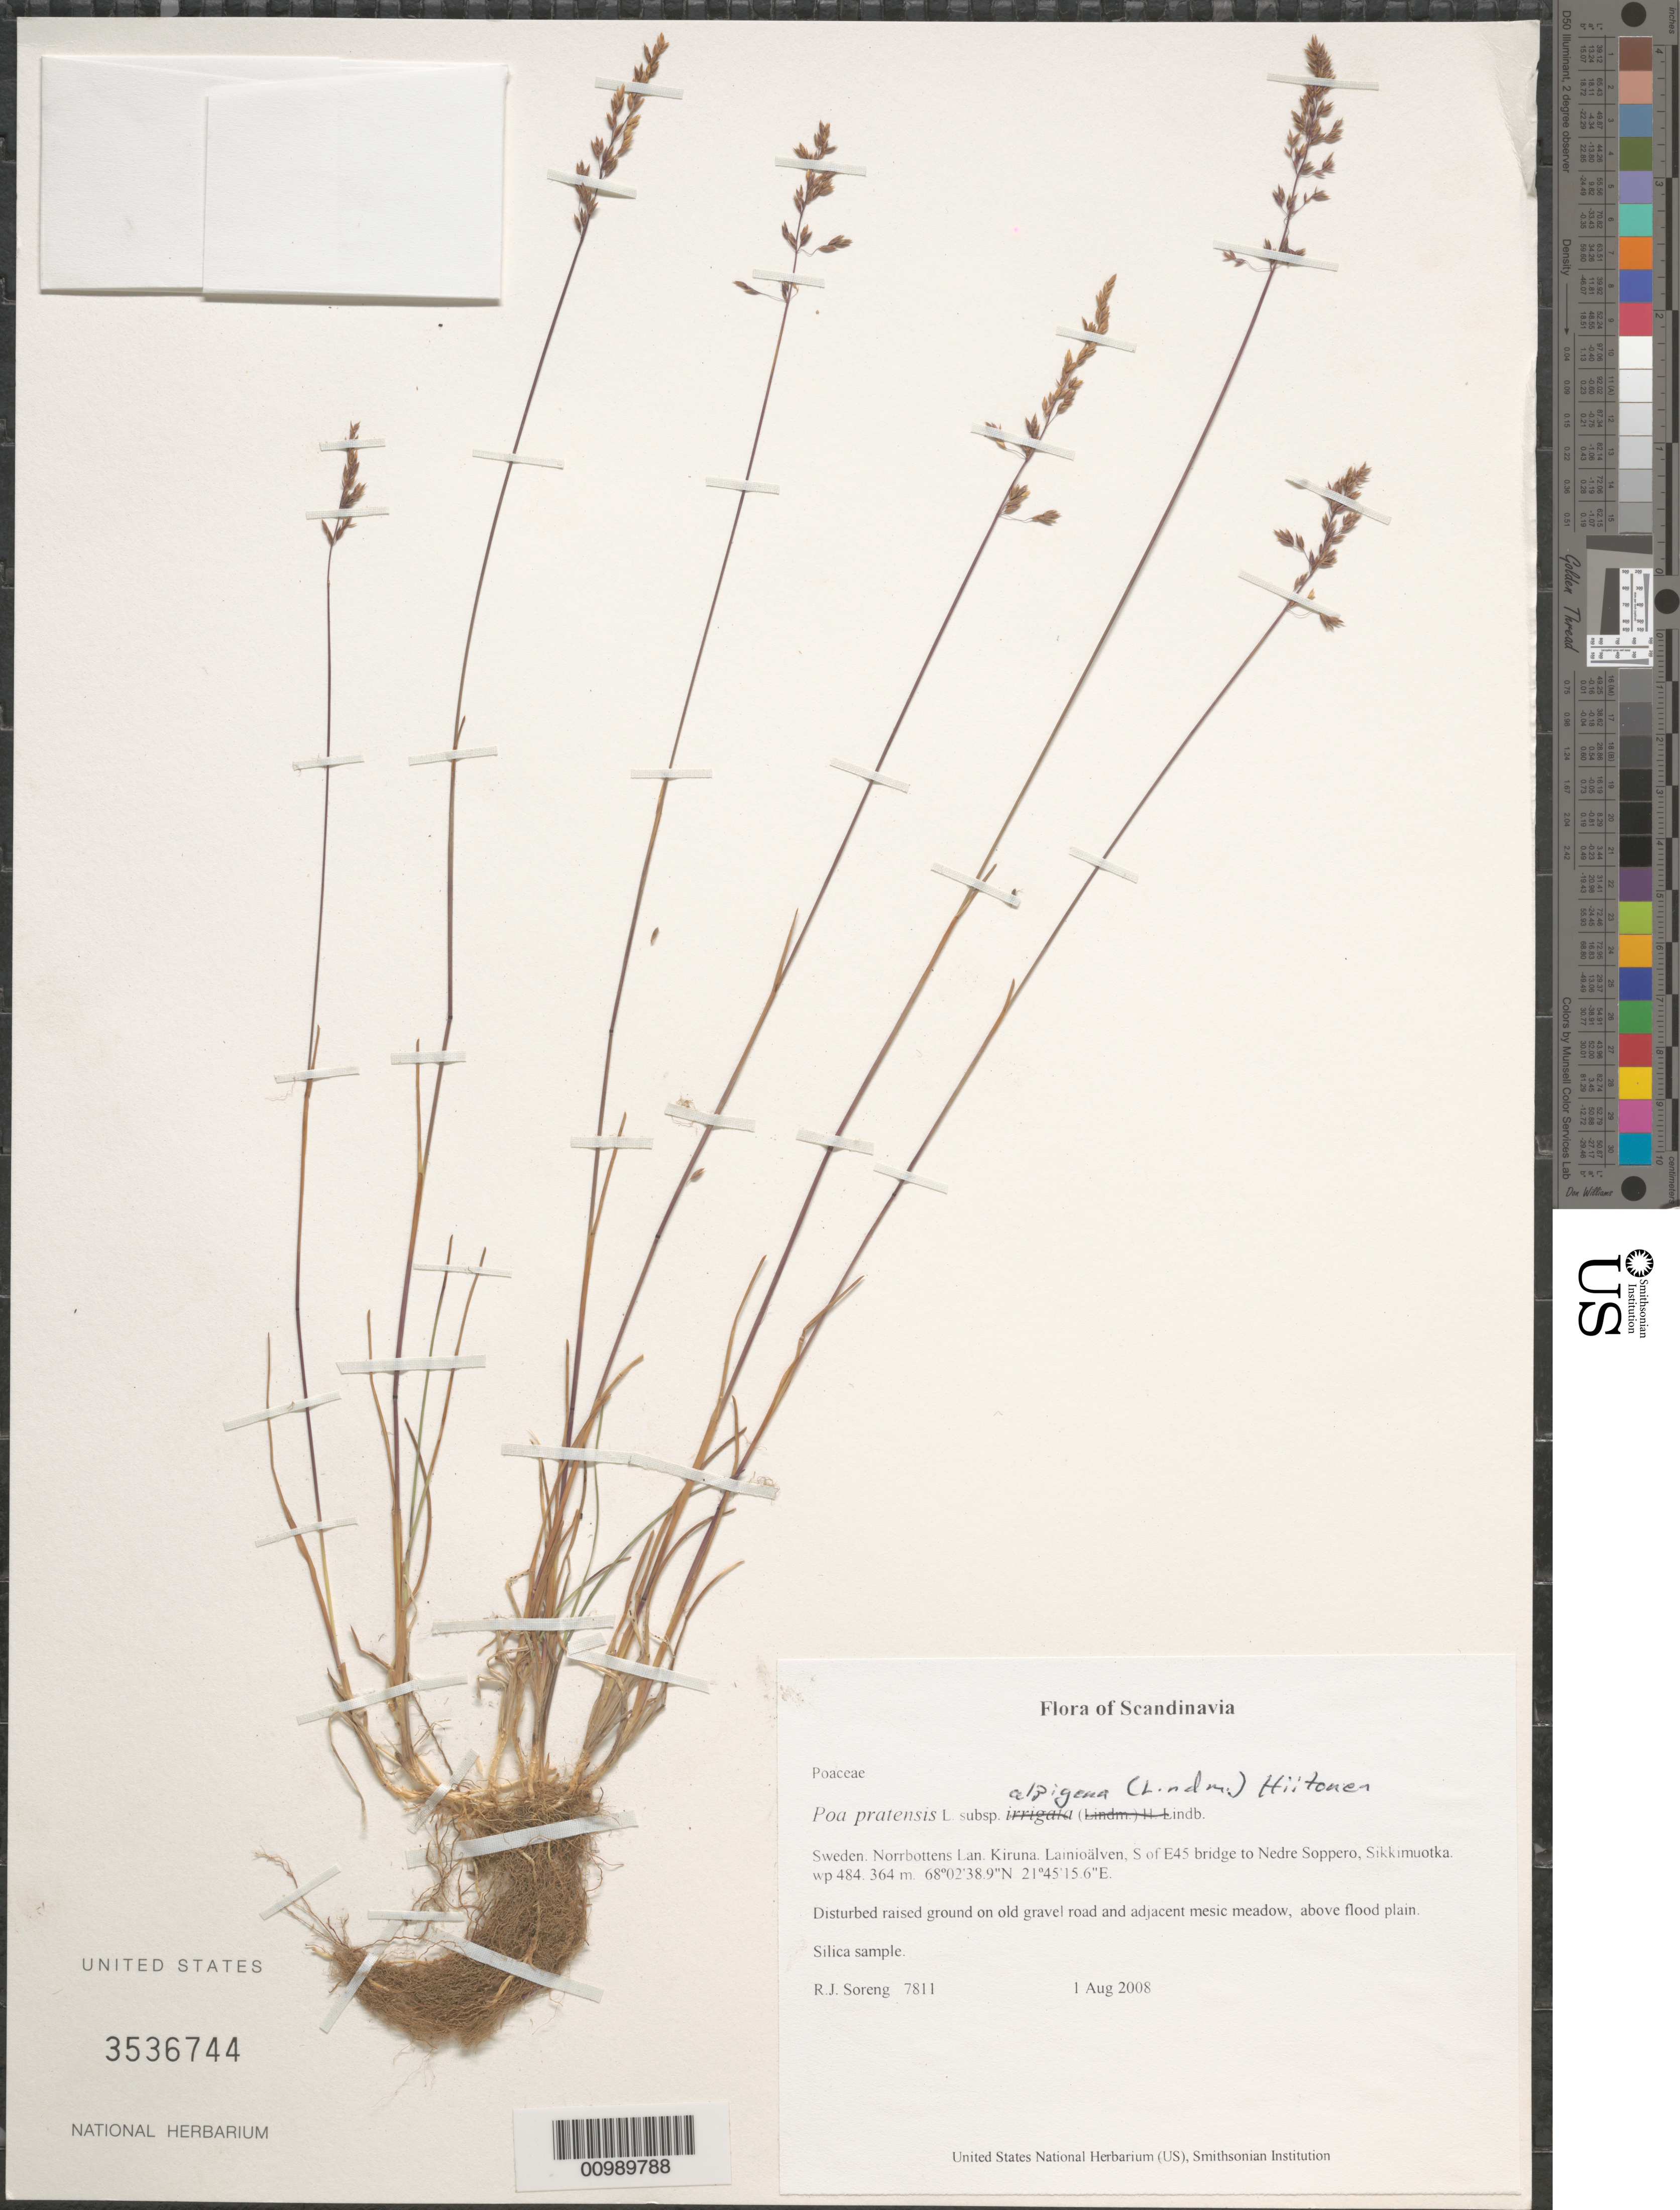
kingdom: Plantae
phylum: Tracheophyta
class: Liliopsida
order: Poales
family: Poaceae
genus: Poa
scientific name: Poa pratensis subsp. alpigena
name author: (Lindm.) Hiitonen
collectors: R. J. Soreng & N. L. Soreng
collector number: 7811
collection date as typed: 01 Aug 2008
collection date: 2008-08-01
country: Sweden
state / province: Norrbotten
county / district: Kiruna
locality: Lainioälven, S of E45 bridge to Nedre Soppero, Sikkimuotka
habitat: Disturbed raised ground on old gravel road and adjacent mesic meadow, above flood plain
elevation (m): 364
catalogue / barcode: US 3536744